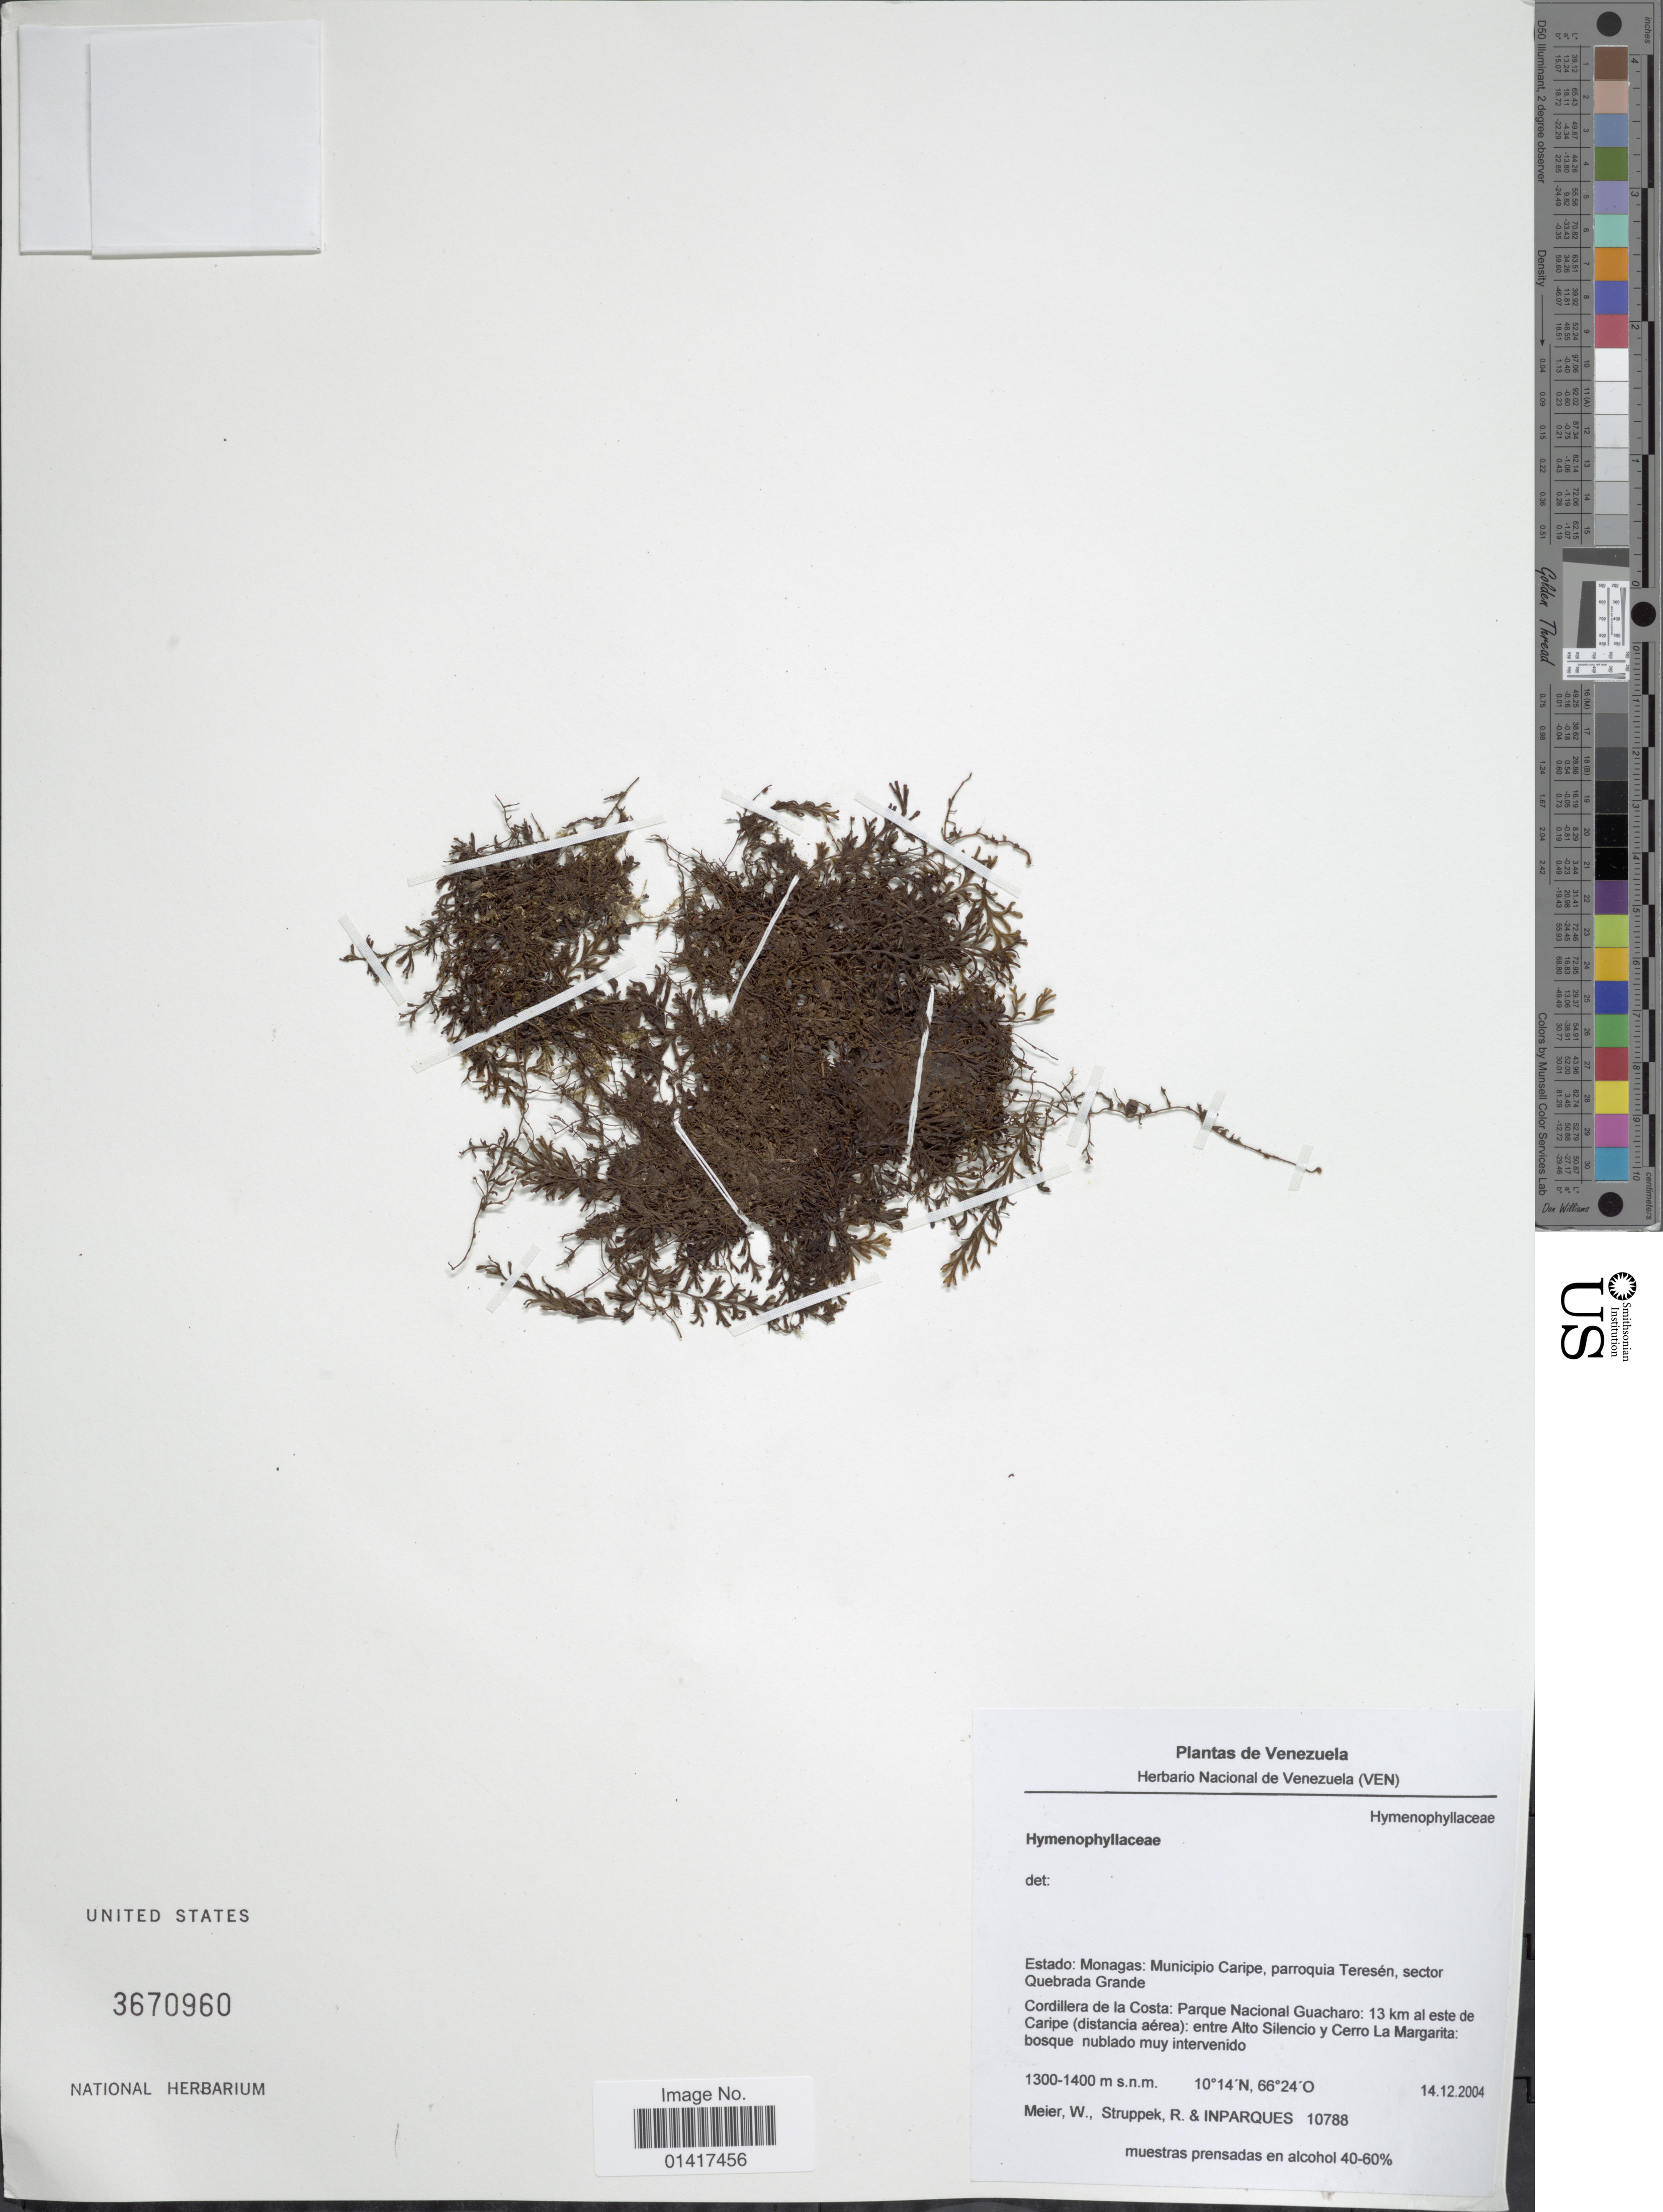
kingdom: Plantae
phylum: Tracheophyta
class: Polypodiopsida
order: Hymenophyllales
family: Hymenophyllaceae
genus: Hymenophyllum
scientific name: Hymenophyllum sp.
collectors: W. Meier, R. Struppek & Inparques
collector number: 10788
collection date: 2004-12-14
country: Venezuela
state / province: Monagas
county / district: Caripe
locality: Estado: Monagas: Municipio Caripe, parroquia Teresen, sector Quebrada Grande. Cordillera de la Costa: Parque Nacional Guacharo: 13 km al este de Caripe (distancia aerea): entre Alto Silencio y Cerro La Margarita: Bosque nublado muy intervenido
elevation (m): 1300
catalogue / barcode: US 3670960